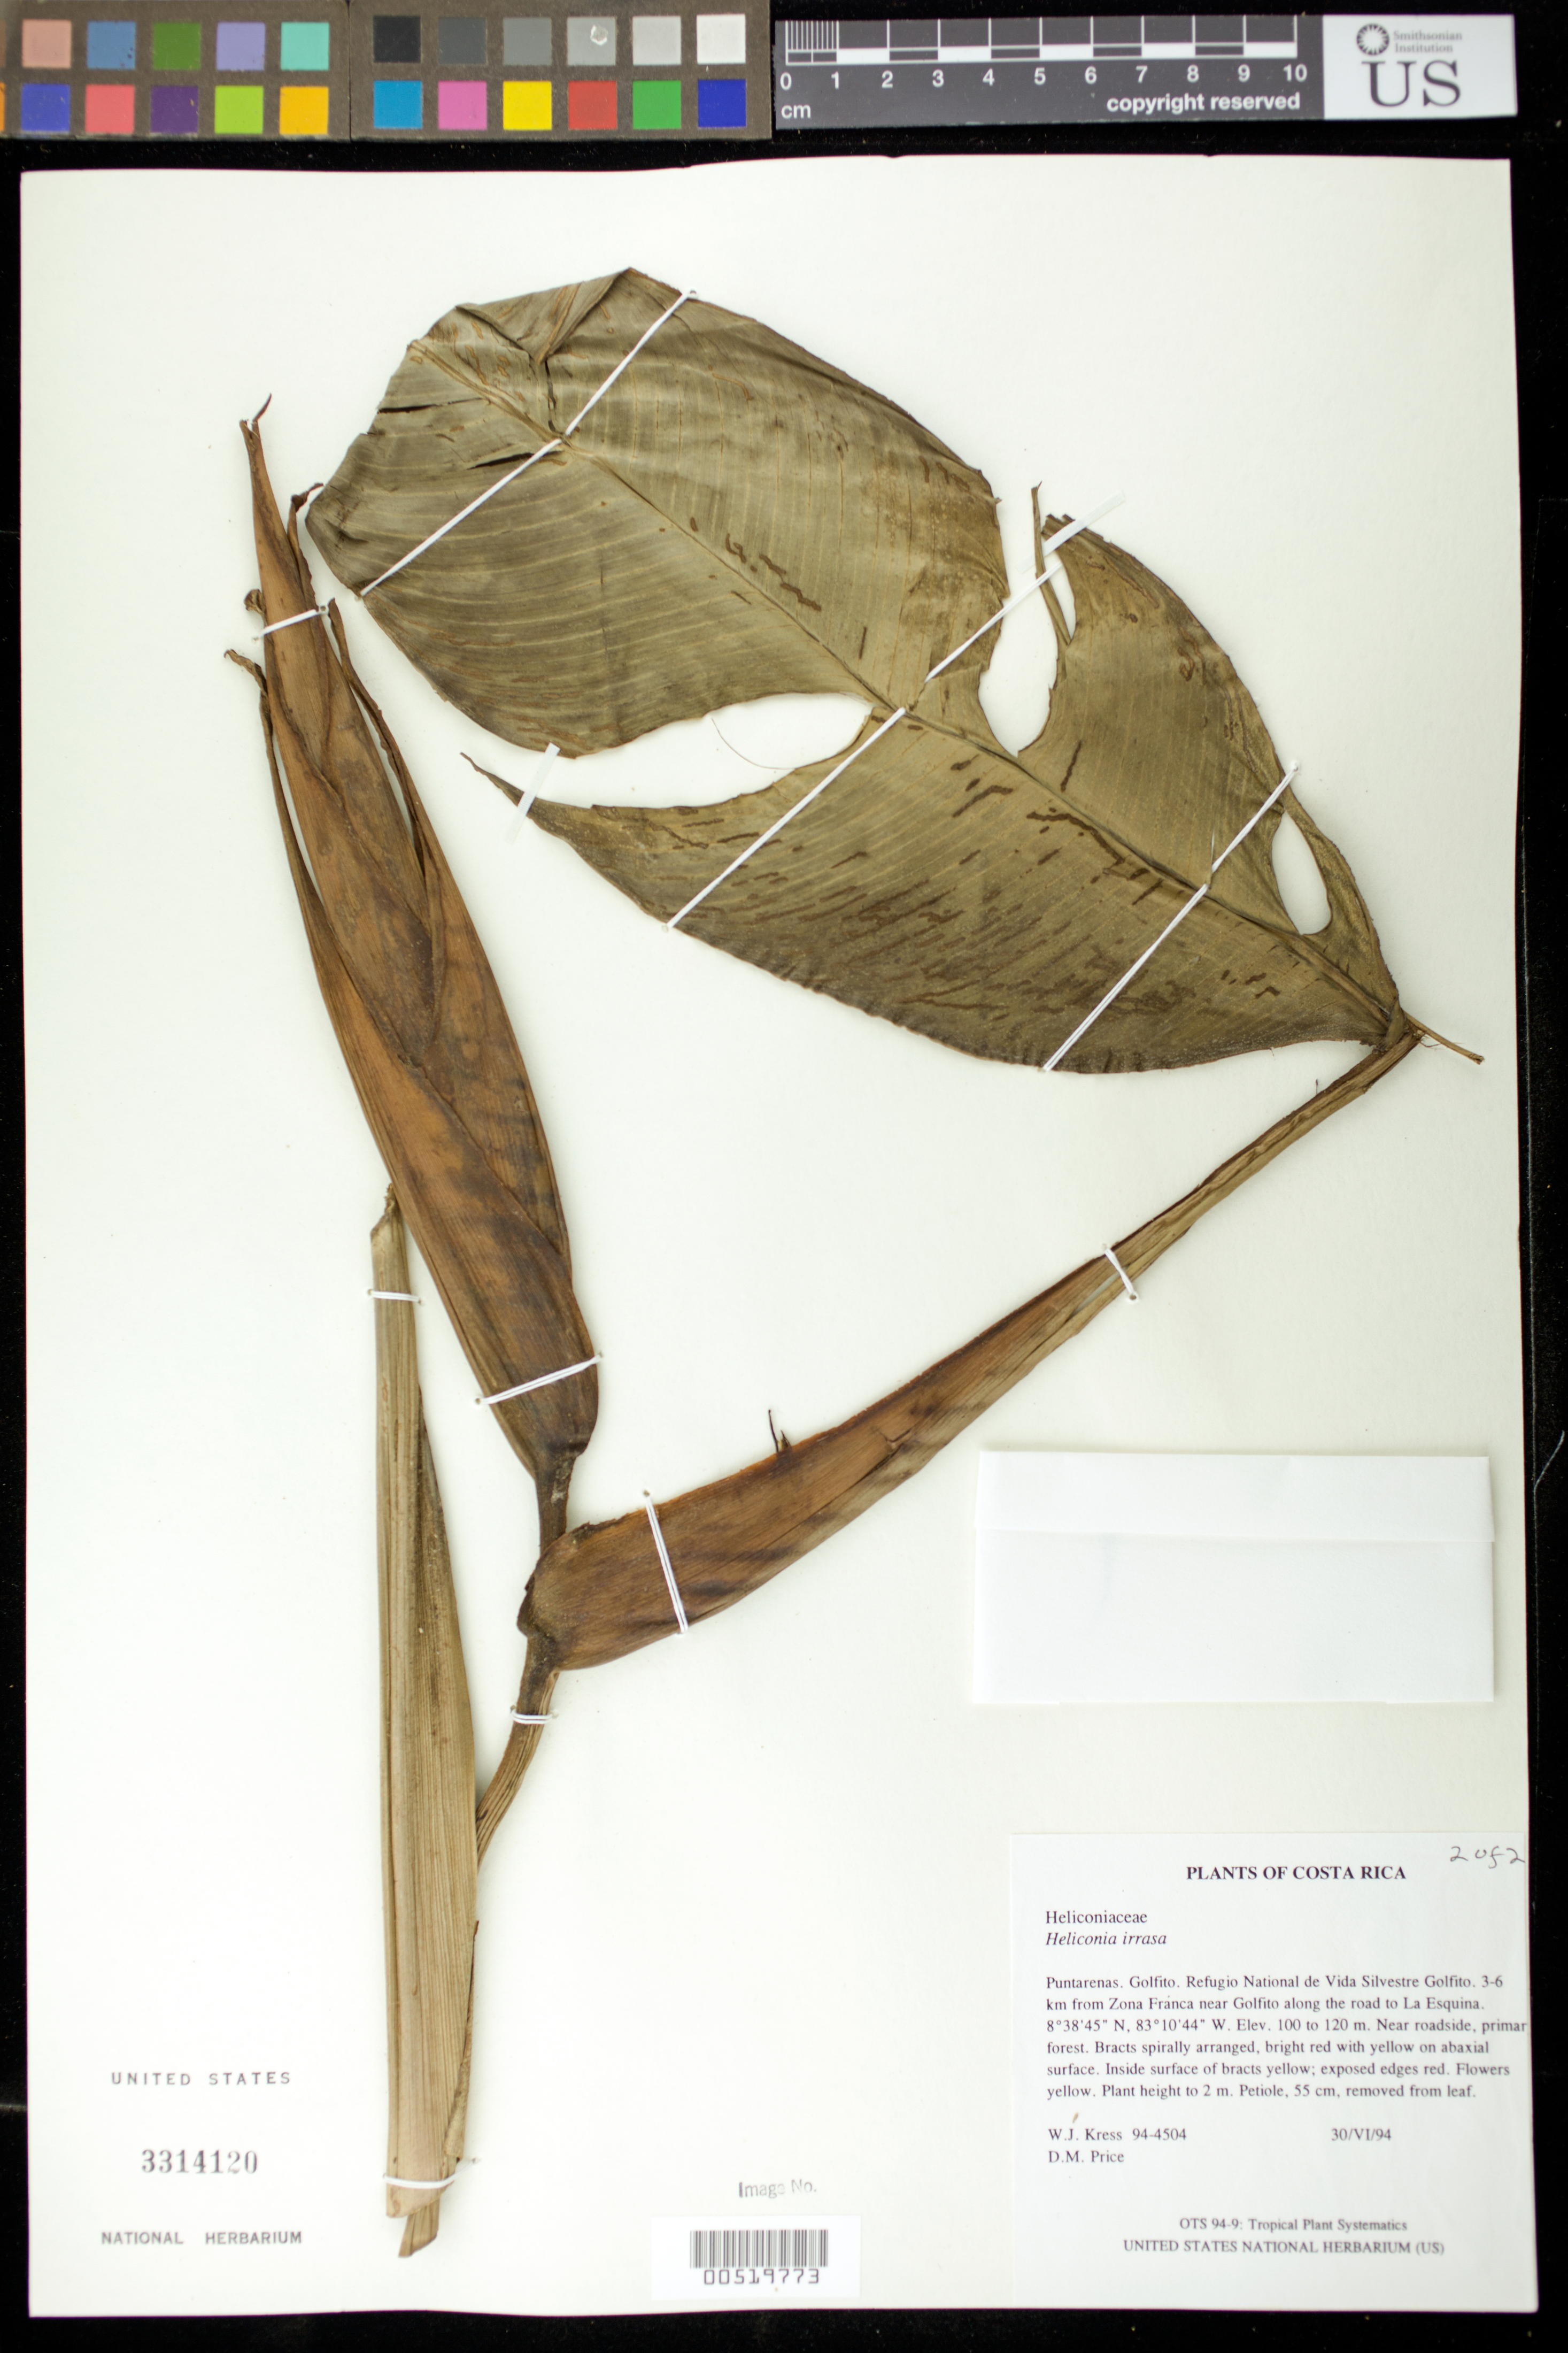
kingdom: Plantae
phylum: Tracheophyta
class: Liliopsida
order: Zingiberales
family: Heliconiaceae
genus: Heliconia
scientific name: Heliconia irrasa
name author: Lane ex R.R. Sm.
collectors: W. J. Kress & D. M. Price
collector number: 94-4504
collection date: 1994-06-30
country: Costa Rica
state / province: Puntarenas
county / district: Golfito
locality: Refugio National de Vida Silvestre Golfito. 3-6 km from Zona Franca near Golfito along the road to La Esquina.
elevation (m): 100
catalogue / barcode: US 3314120